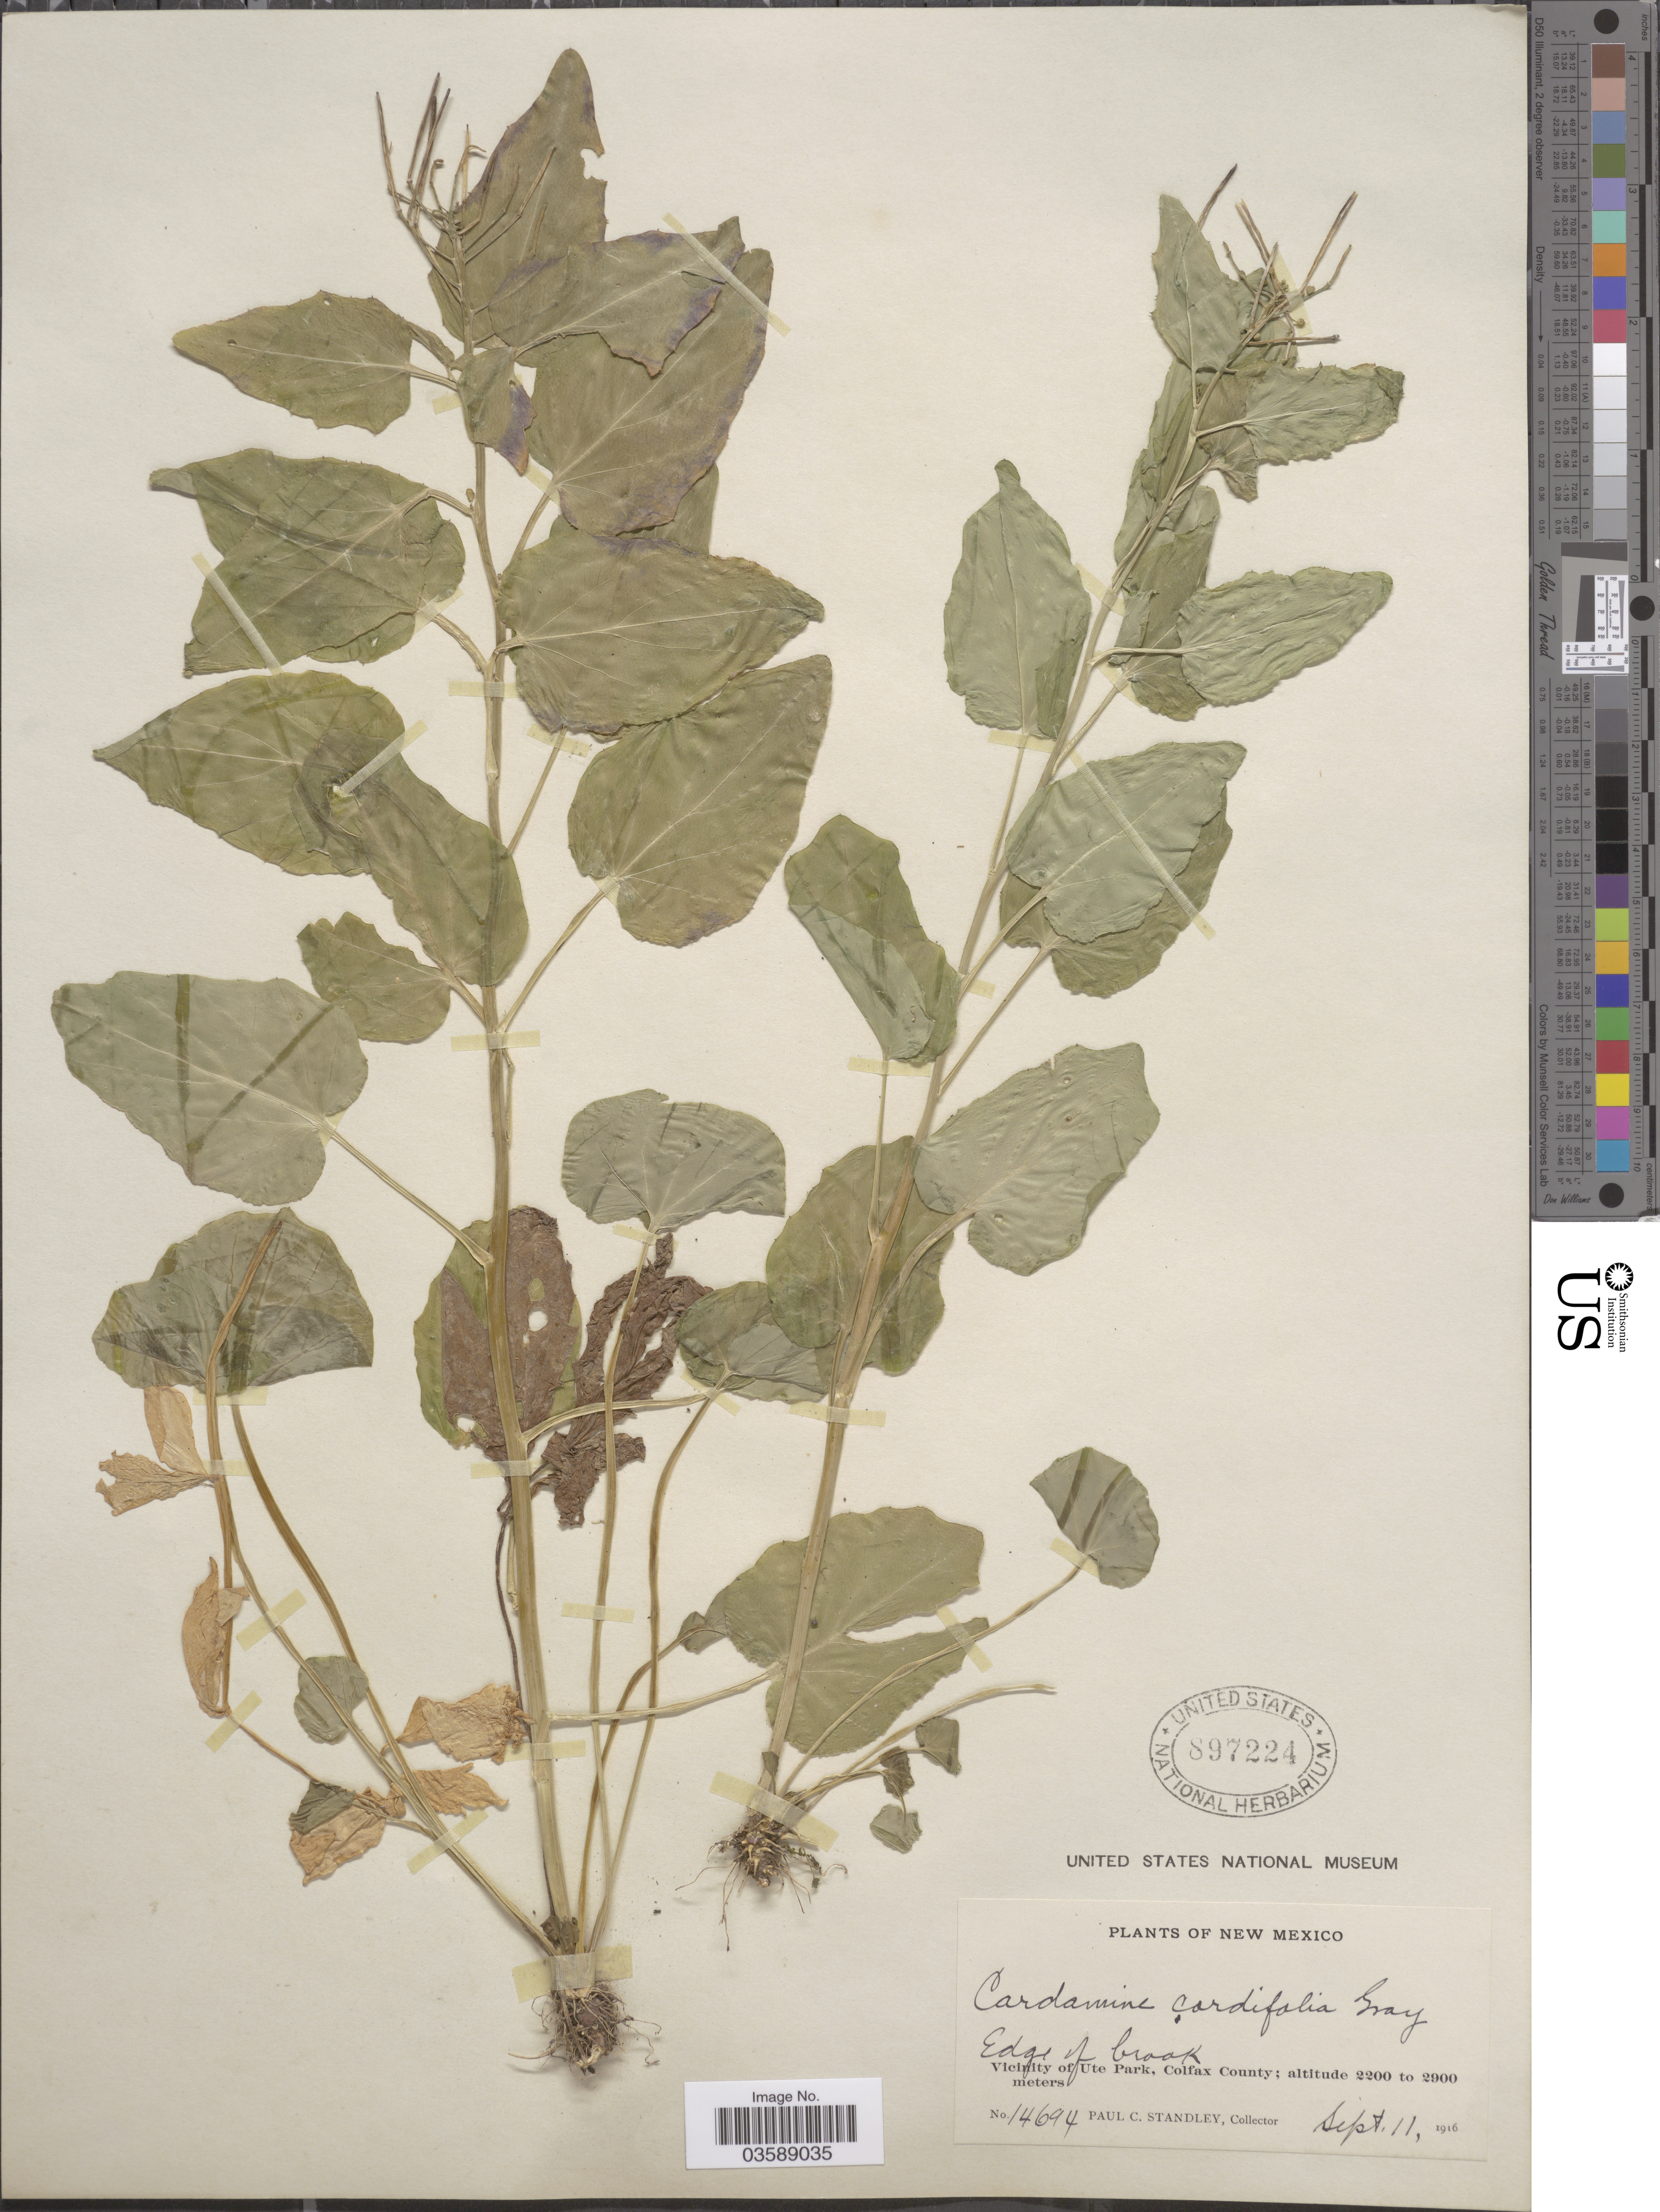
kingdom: Plantae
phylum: Tracheophyta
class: Magnoliopsida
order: Brassicales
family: Brassicaceae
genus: Cardamine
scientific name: Cardamine cordifolia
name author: A. Gray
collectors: P. C. Standley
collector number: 14694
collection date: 1916-09-11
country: United States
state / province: New Mexico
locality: Vicinity of Ute Park, Colfax County.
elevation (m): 2200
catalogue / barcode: US 897224